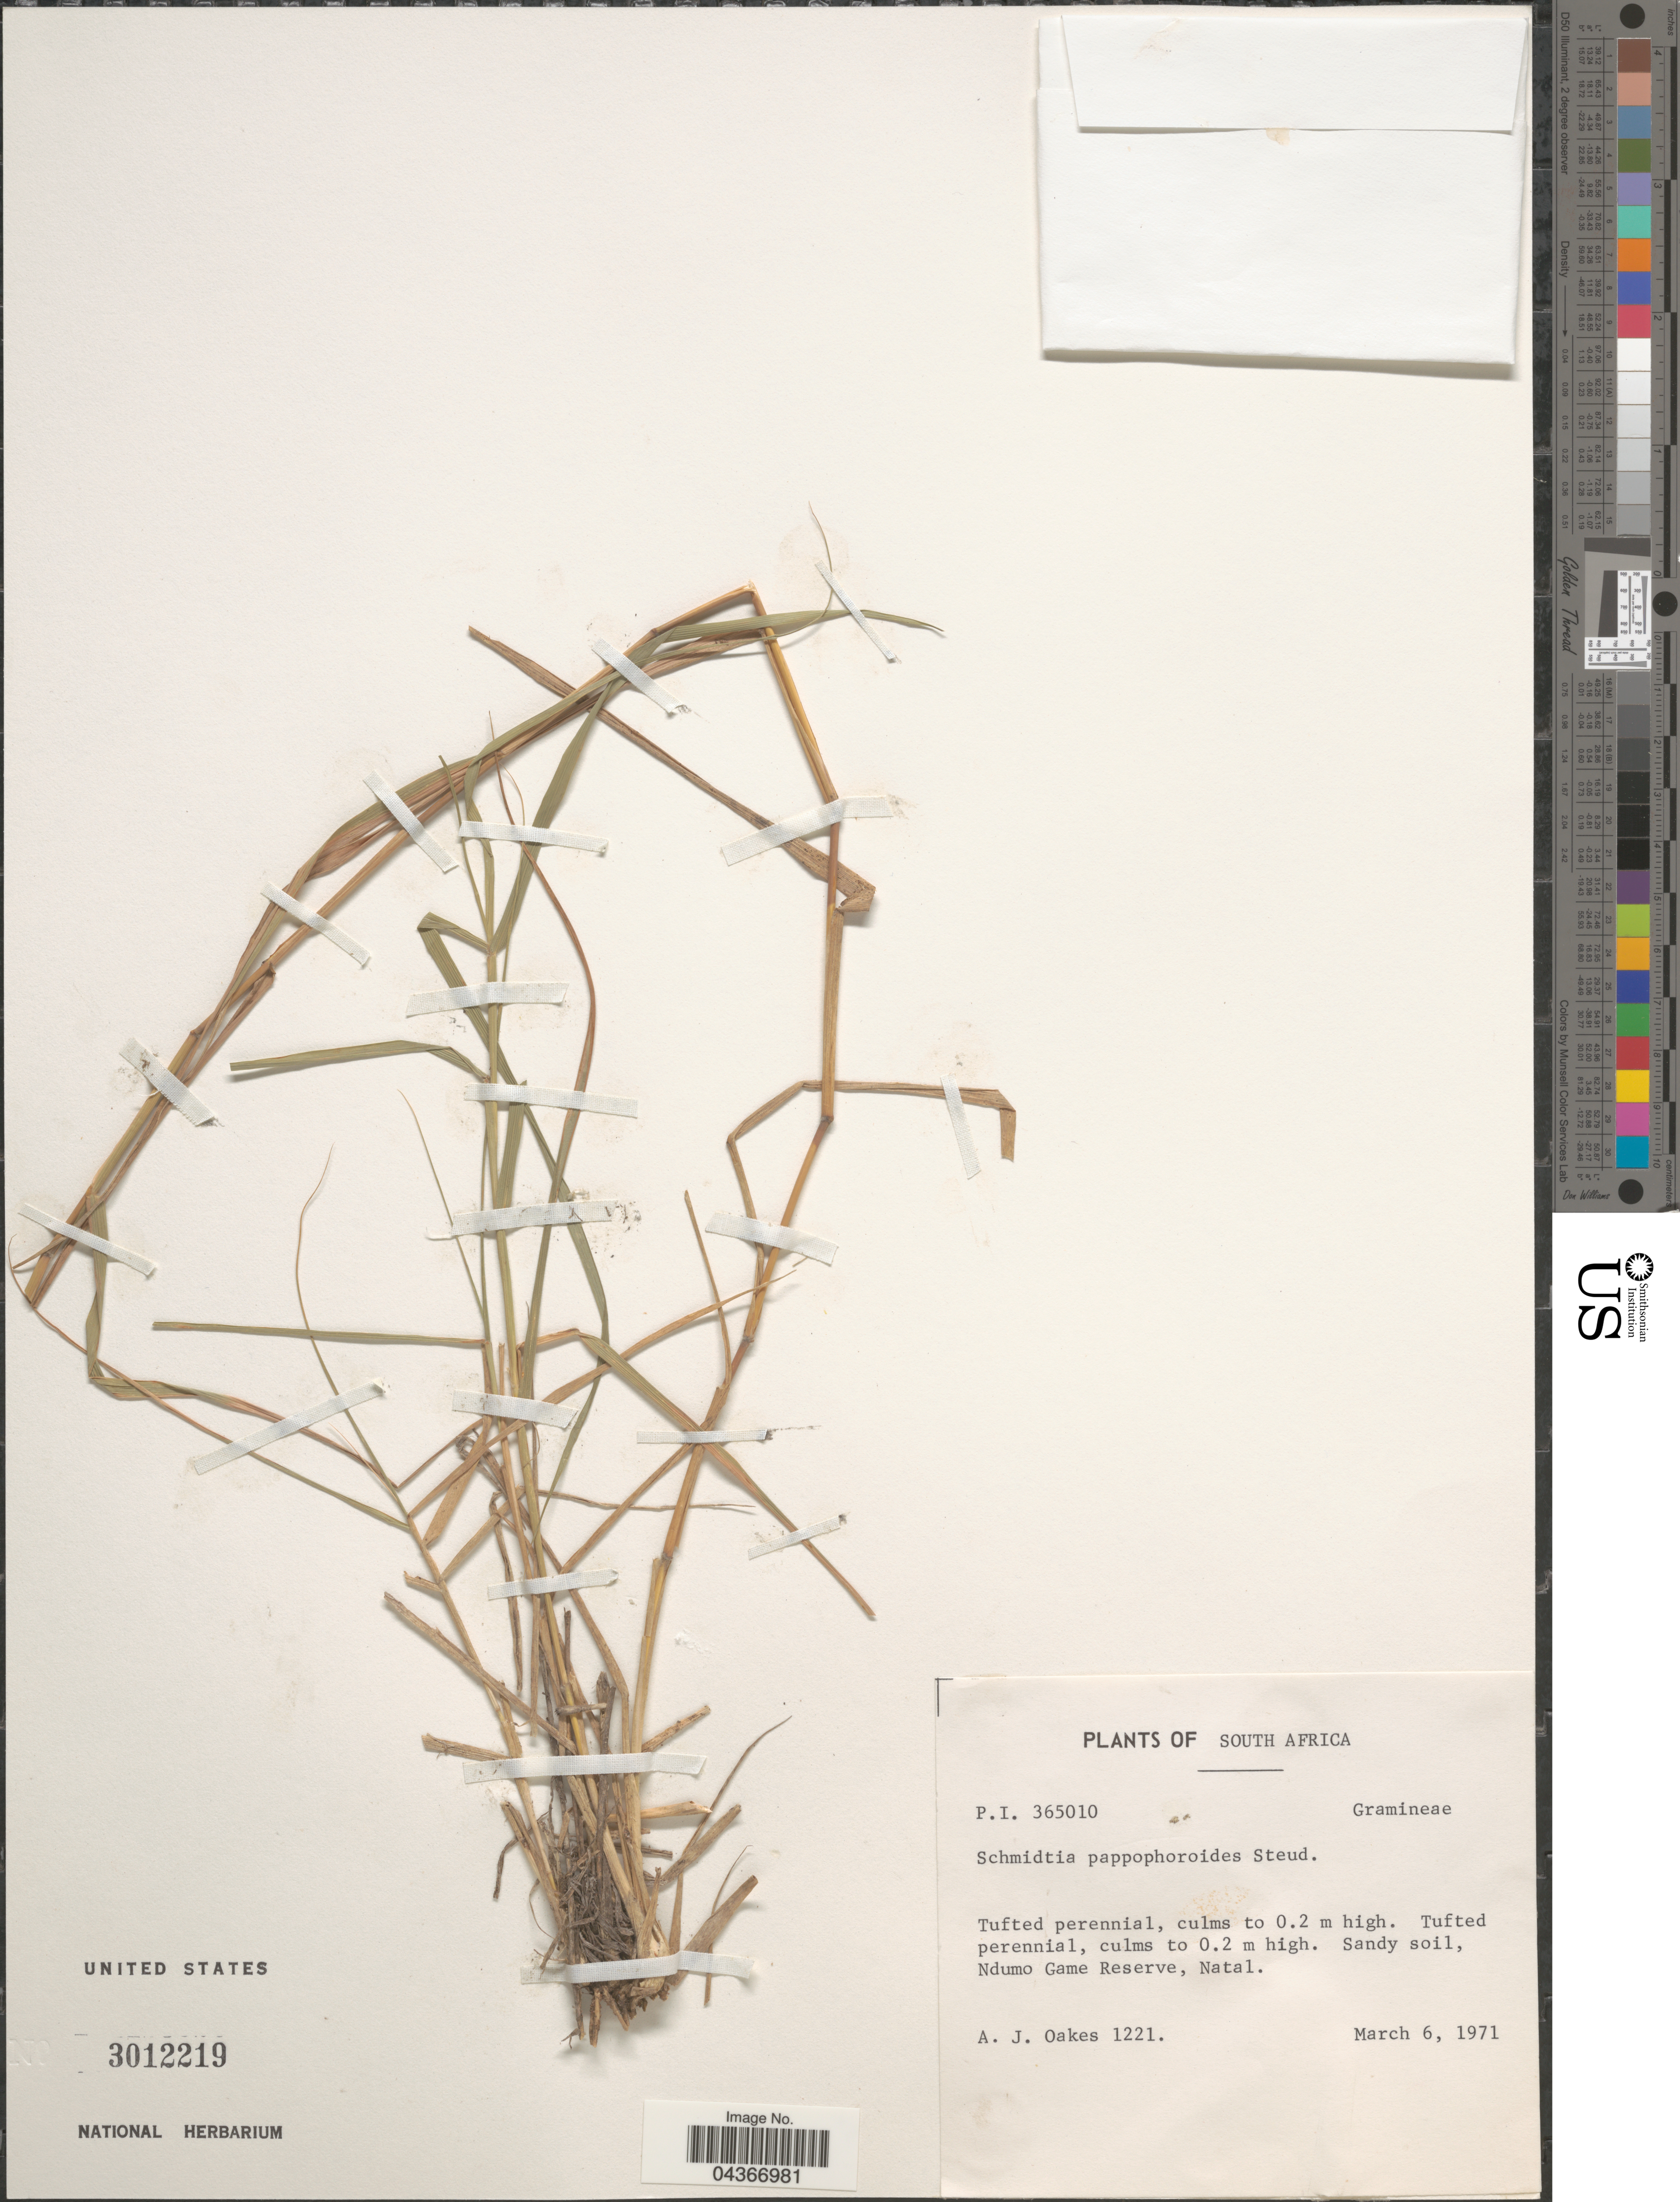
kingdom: Plantae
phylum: Tracheophyta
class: Liliopsida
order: Poales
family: Poaceae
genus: Schmidtia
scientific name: Schmidtia pappophoroides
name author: Steud. ex J.A. Schmidt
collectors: A. Oakes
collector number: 1221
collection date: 1971-03-06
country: South Africa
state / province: KwaZulu-Natal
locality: Sandy soil, Ndumo Game Reserve, Natal.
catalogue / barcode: US 3012219